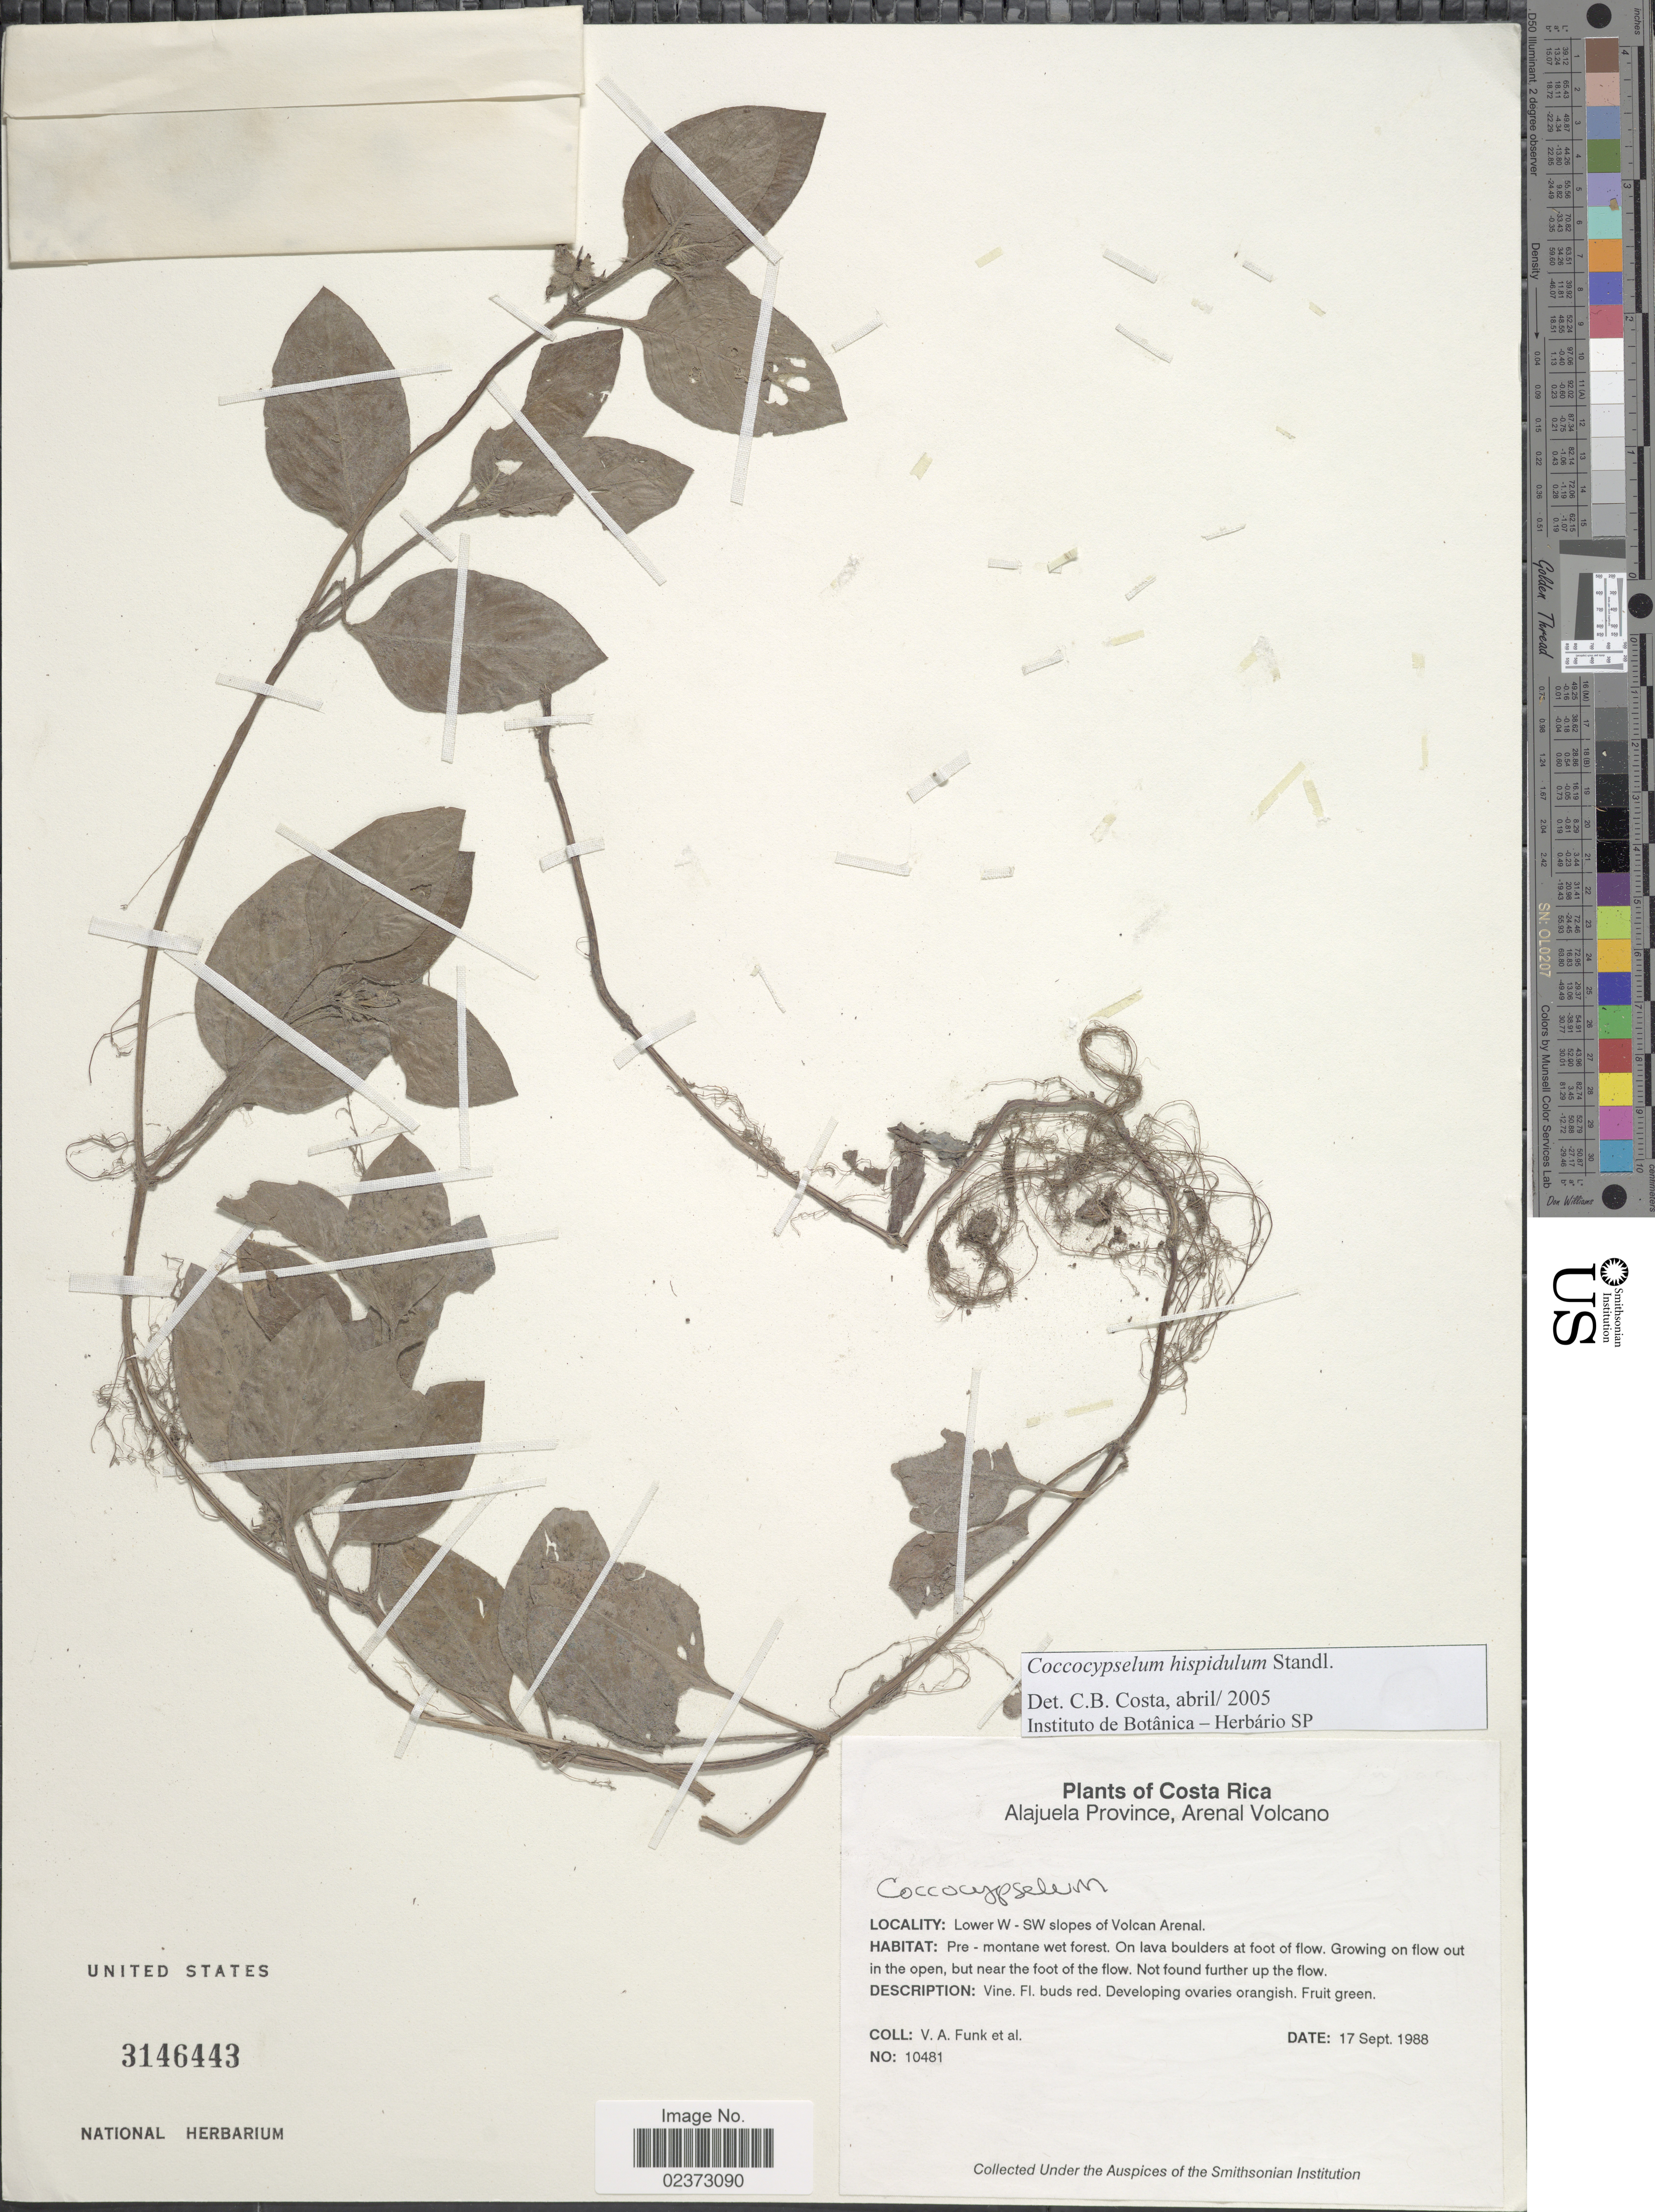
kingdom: Plantae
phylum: Tracheophyta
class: Magnoliopsida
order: Gentianales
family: Rubiaceae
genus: Coccocypselum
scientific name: Coccocypselum hispidulum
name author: (Standl.) Standl.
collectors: V. Funk & et al.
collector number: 10481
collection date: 1988-09-17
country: Costa Rica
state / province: Alajuela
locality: Alaljuela Province, Arenal Volcano, Lower W - SW slopes of Volcan Arenal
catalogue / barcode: US 3146443